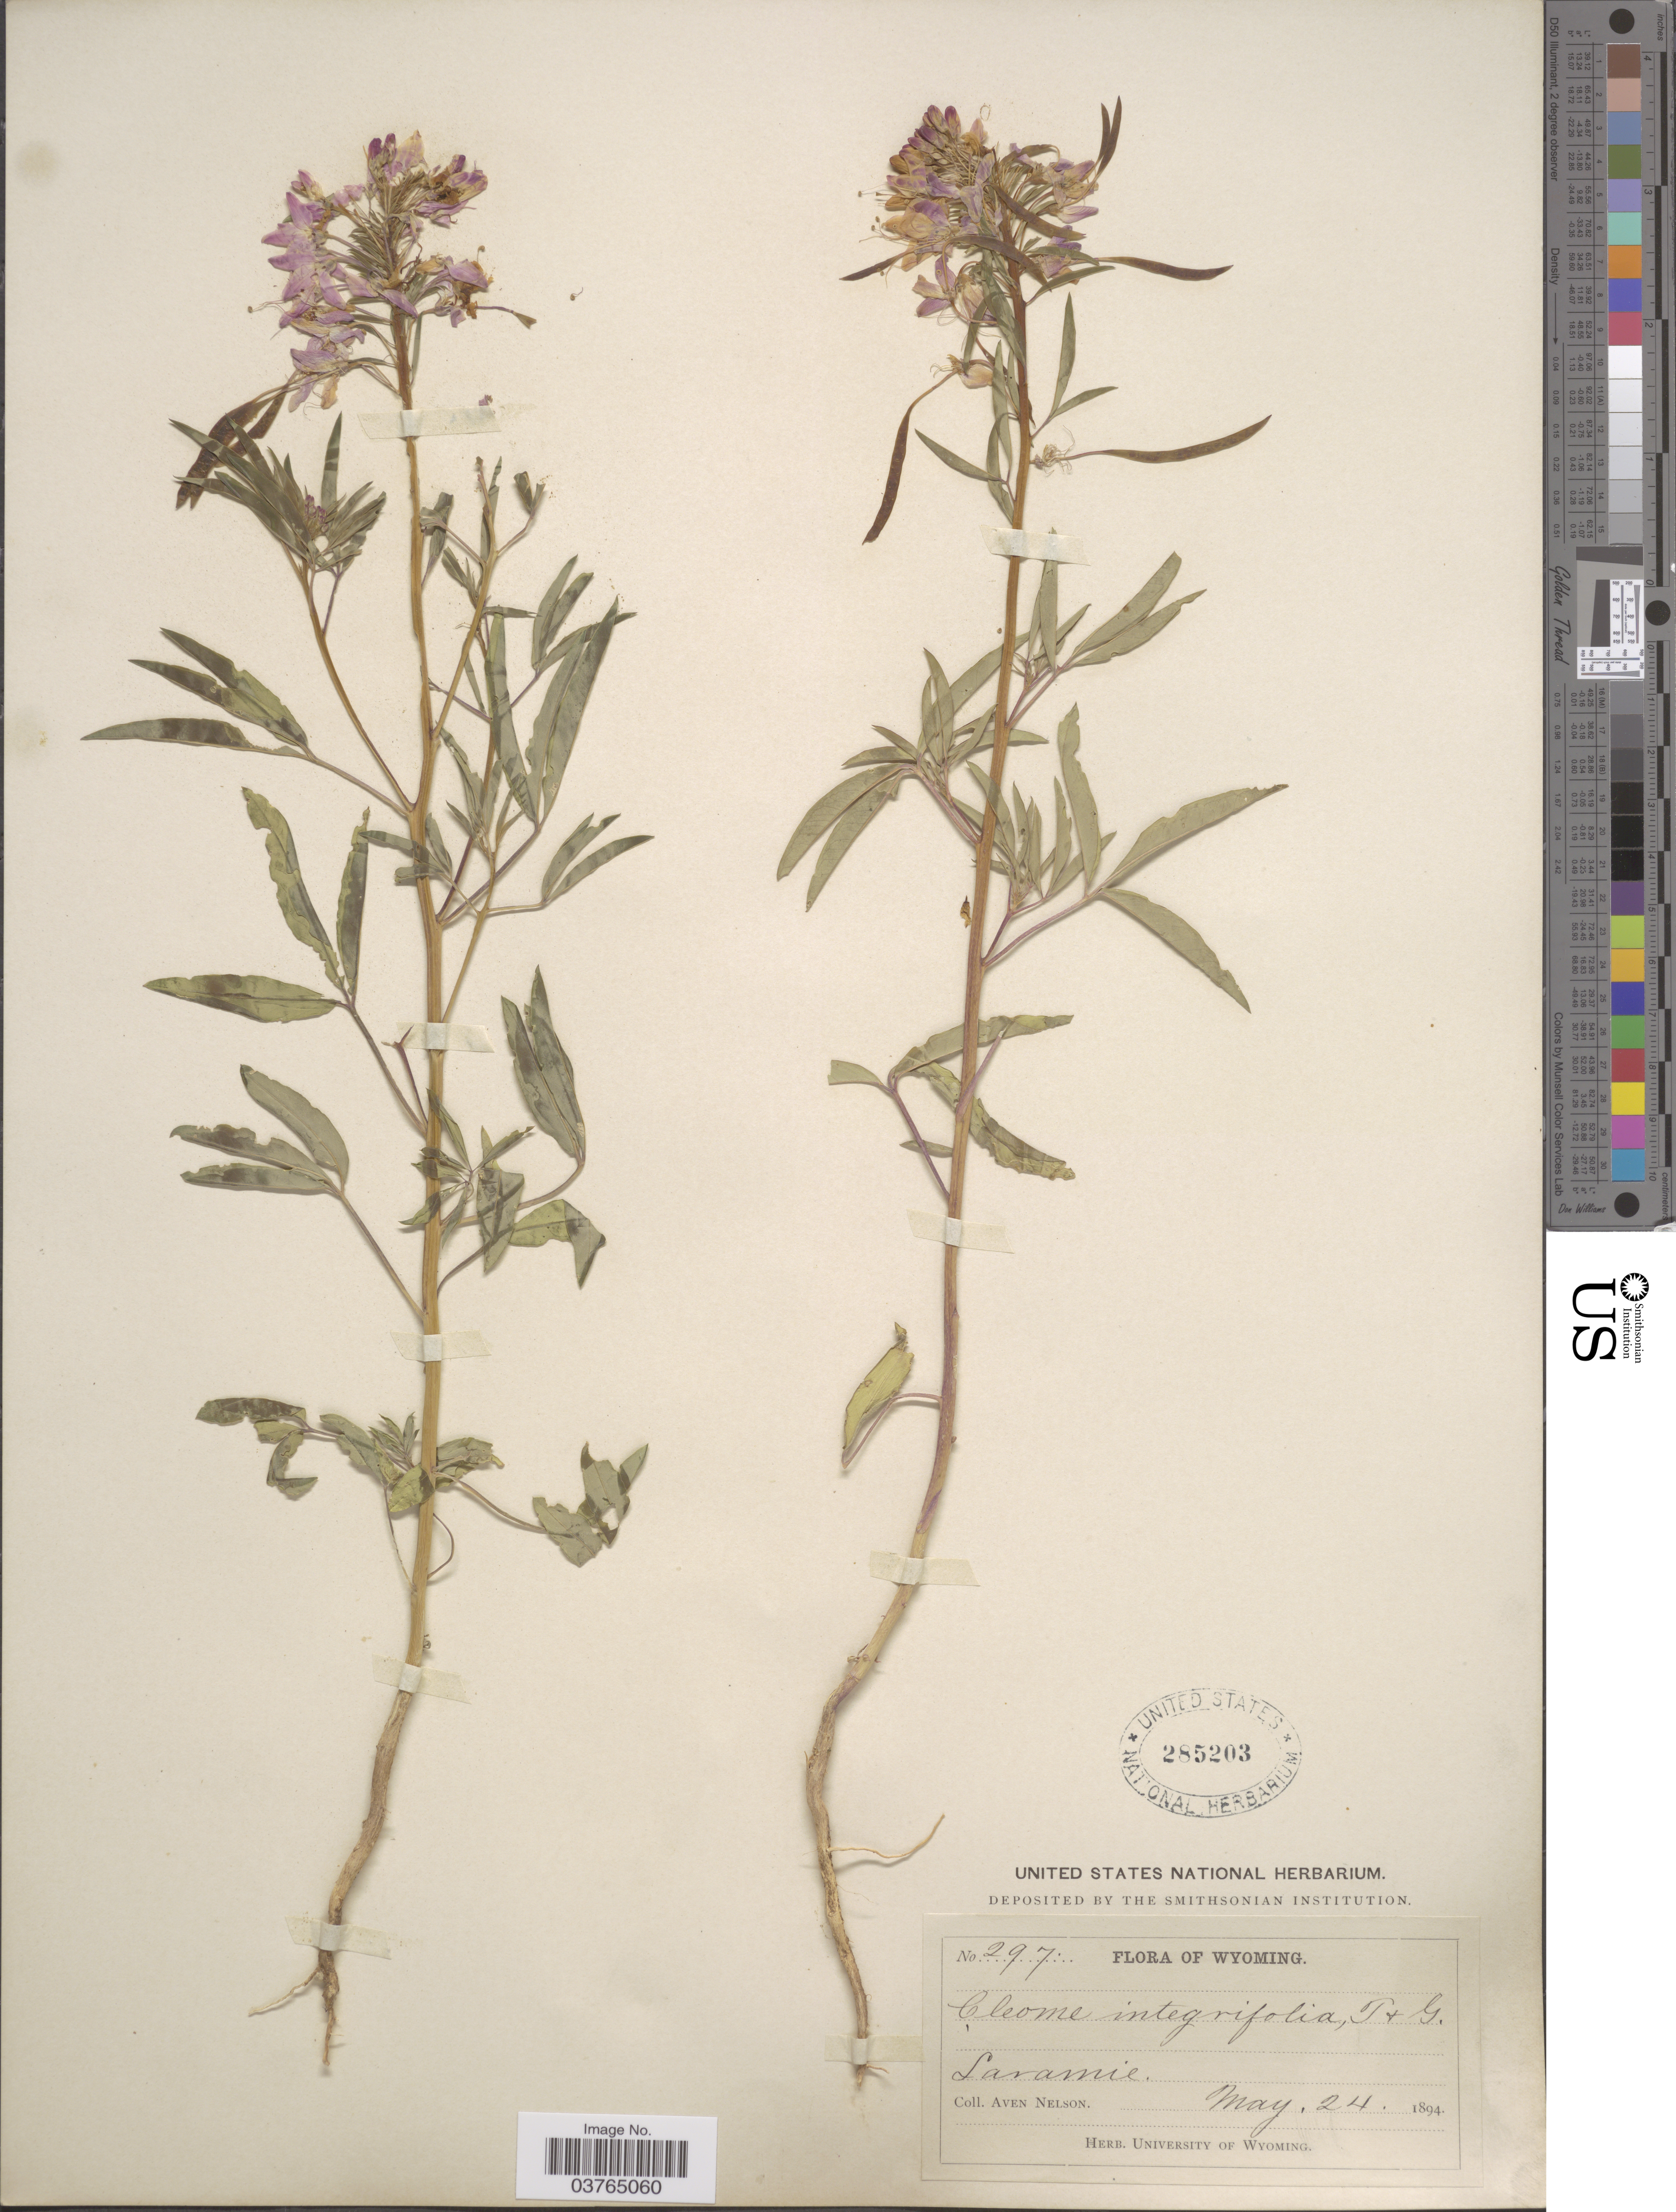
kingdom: Plantae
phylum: Tracheophyta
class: Magnoliopsida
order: Brassicales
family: Cleomaceae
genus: Cleomella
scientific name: Cleomella serrulata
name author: (Pursh) Roalson & J.C. Hall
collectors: A. Nelson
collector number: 297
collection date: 1894-05-24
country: United States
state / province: Wyoming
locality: Laramie.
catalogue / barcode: US 285203